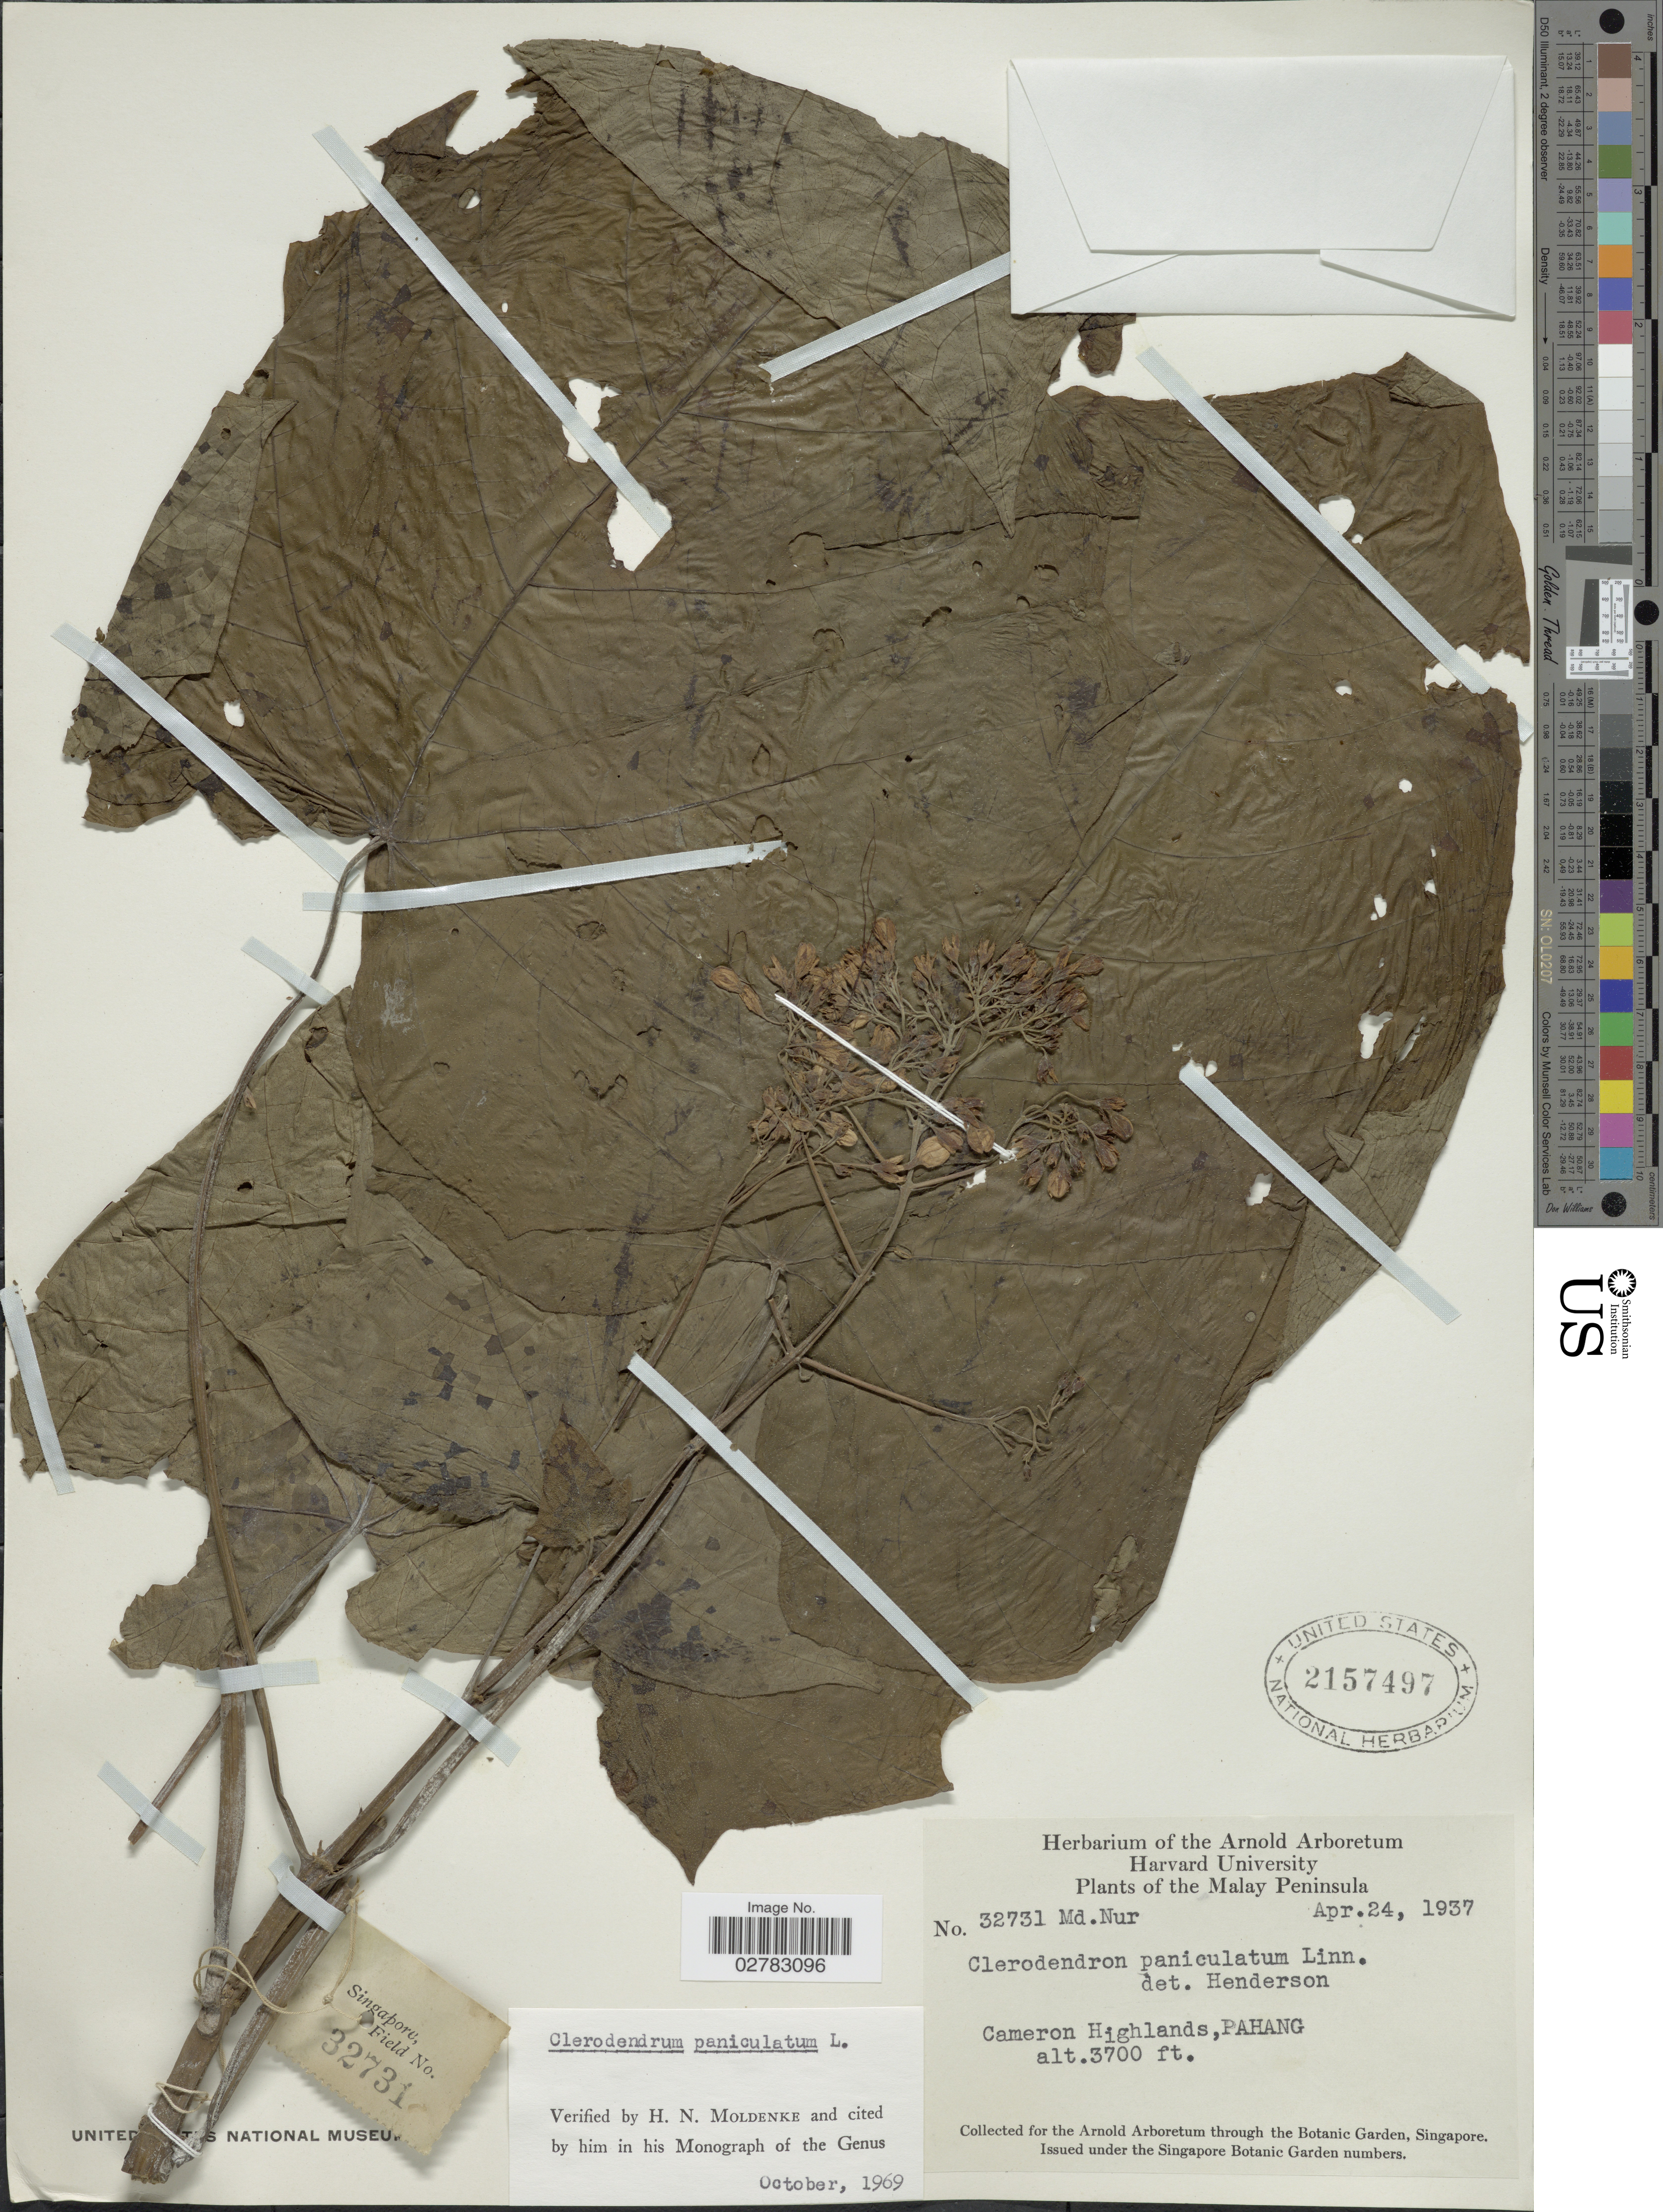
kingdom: Plantae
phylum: Tracheophyta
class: Magnoliopsida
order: Lamiales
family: Lamiaceae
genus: Clerodendrum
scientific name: Clerodendrum paniculatum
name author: L.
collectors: M. Nur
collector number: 32731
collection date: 1937-04-24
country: Malaysia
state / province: Pahang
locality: Malay Peninsula. Cameron Highlands.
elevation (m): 1128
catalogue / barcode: US 2157497